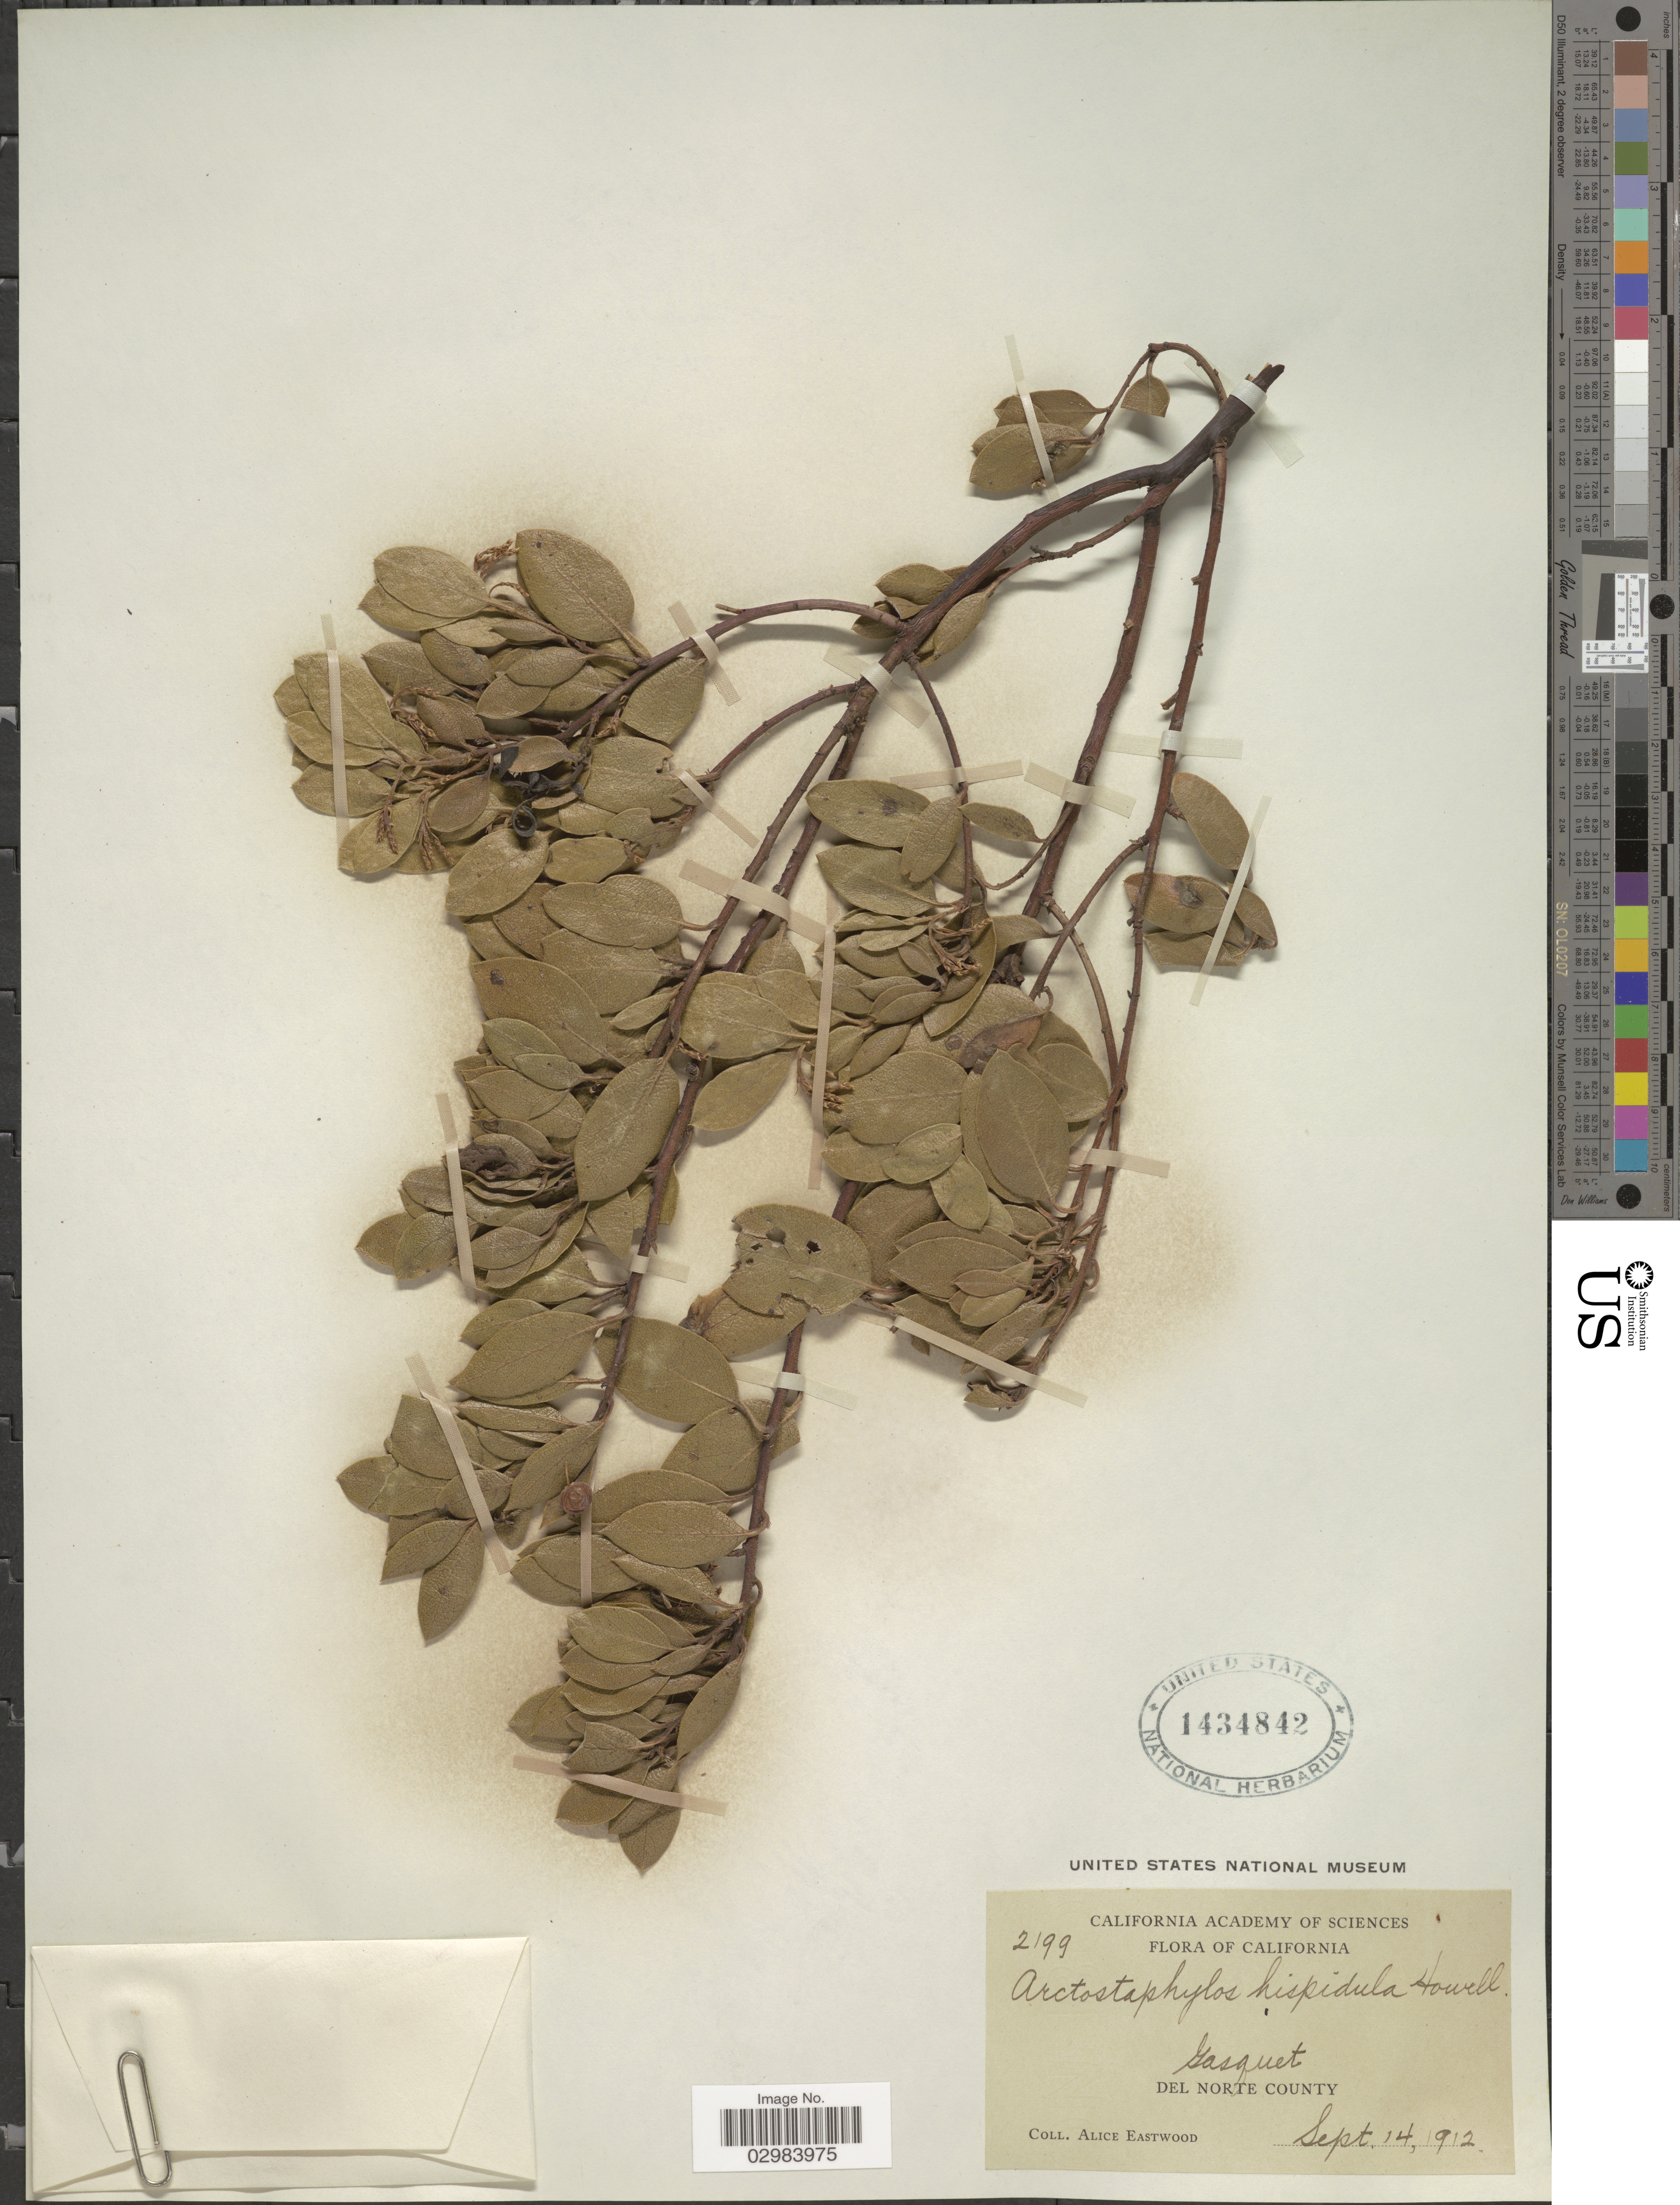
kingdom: Plantae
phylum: Tracheophyta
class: Magnoliopsida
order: Ericales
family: Ericaceae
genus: Arctostaphylos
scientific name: Arctostaphylos hispidula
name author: Howell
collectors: A. Eastwood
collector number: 2199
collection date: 1912-09-14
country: United States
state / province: California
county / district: Del Norte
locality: Gasquet, Del Norte County.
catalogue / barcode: US 1434842